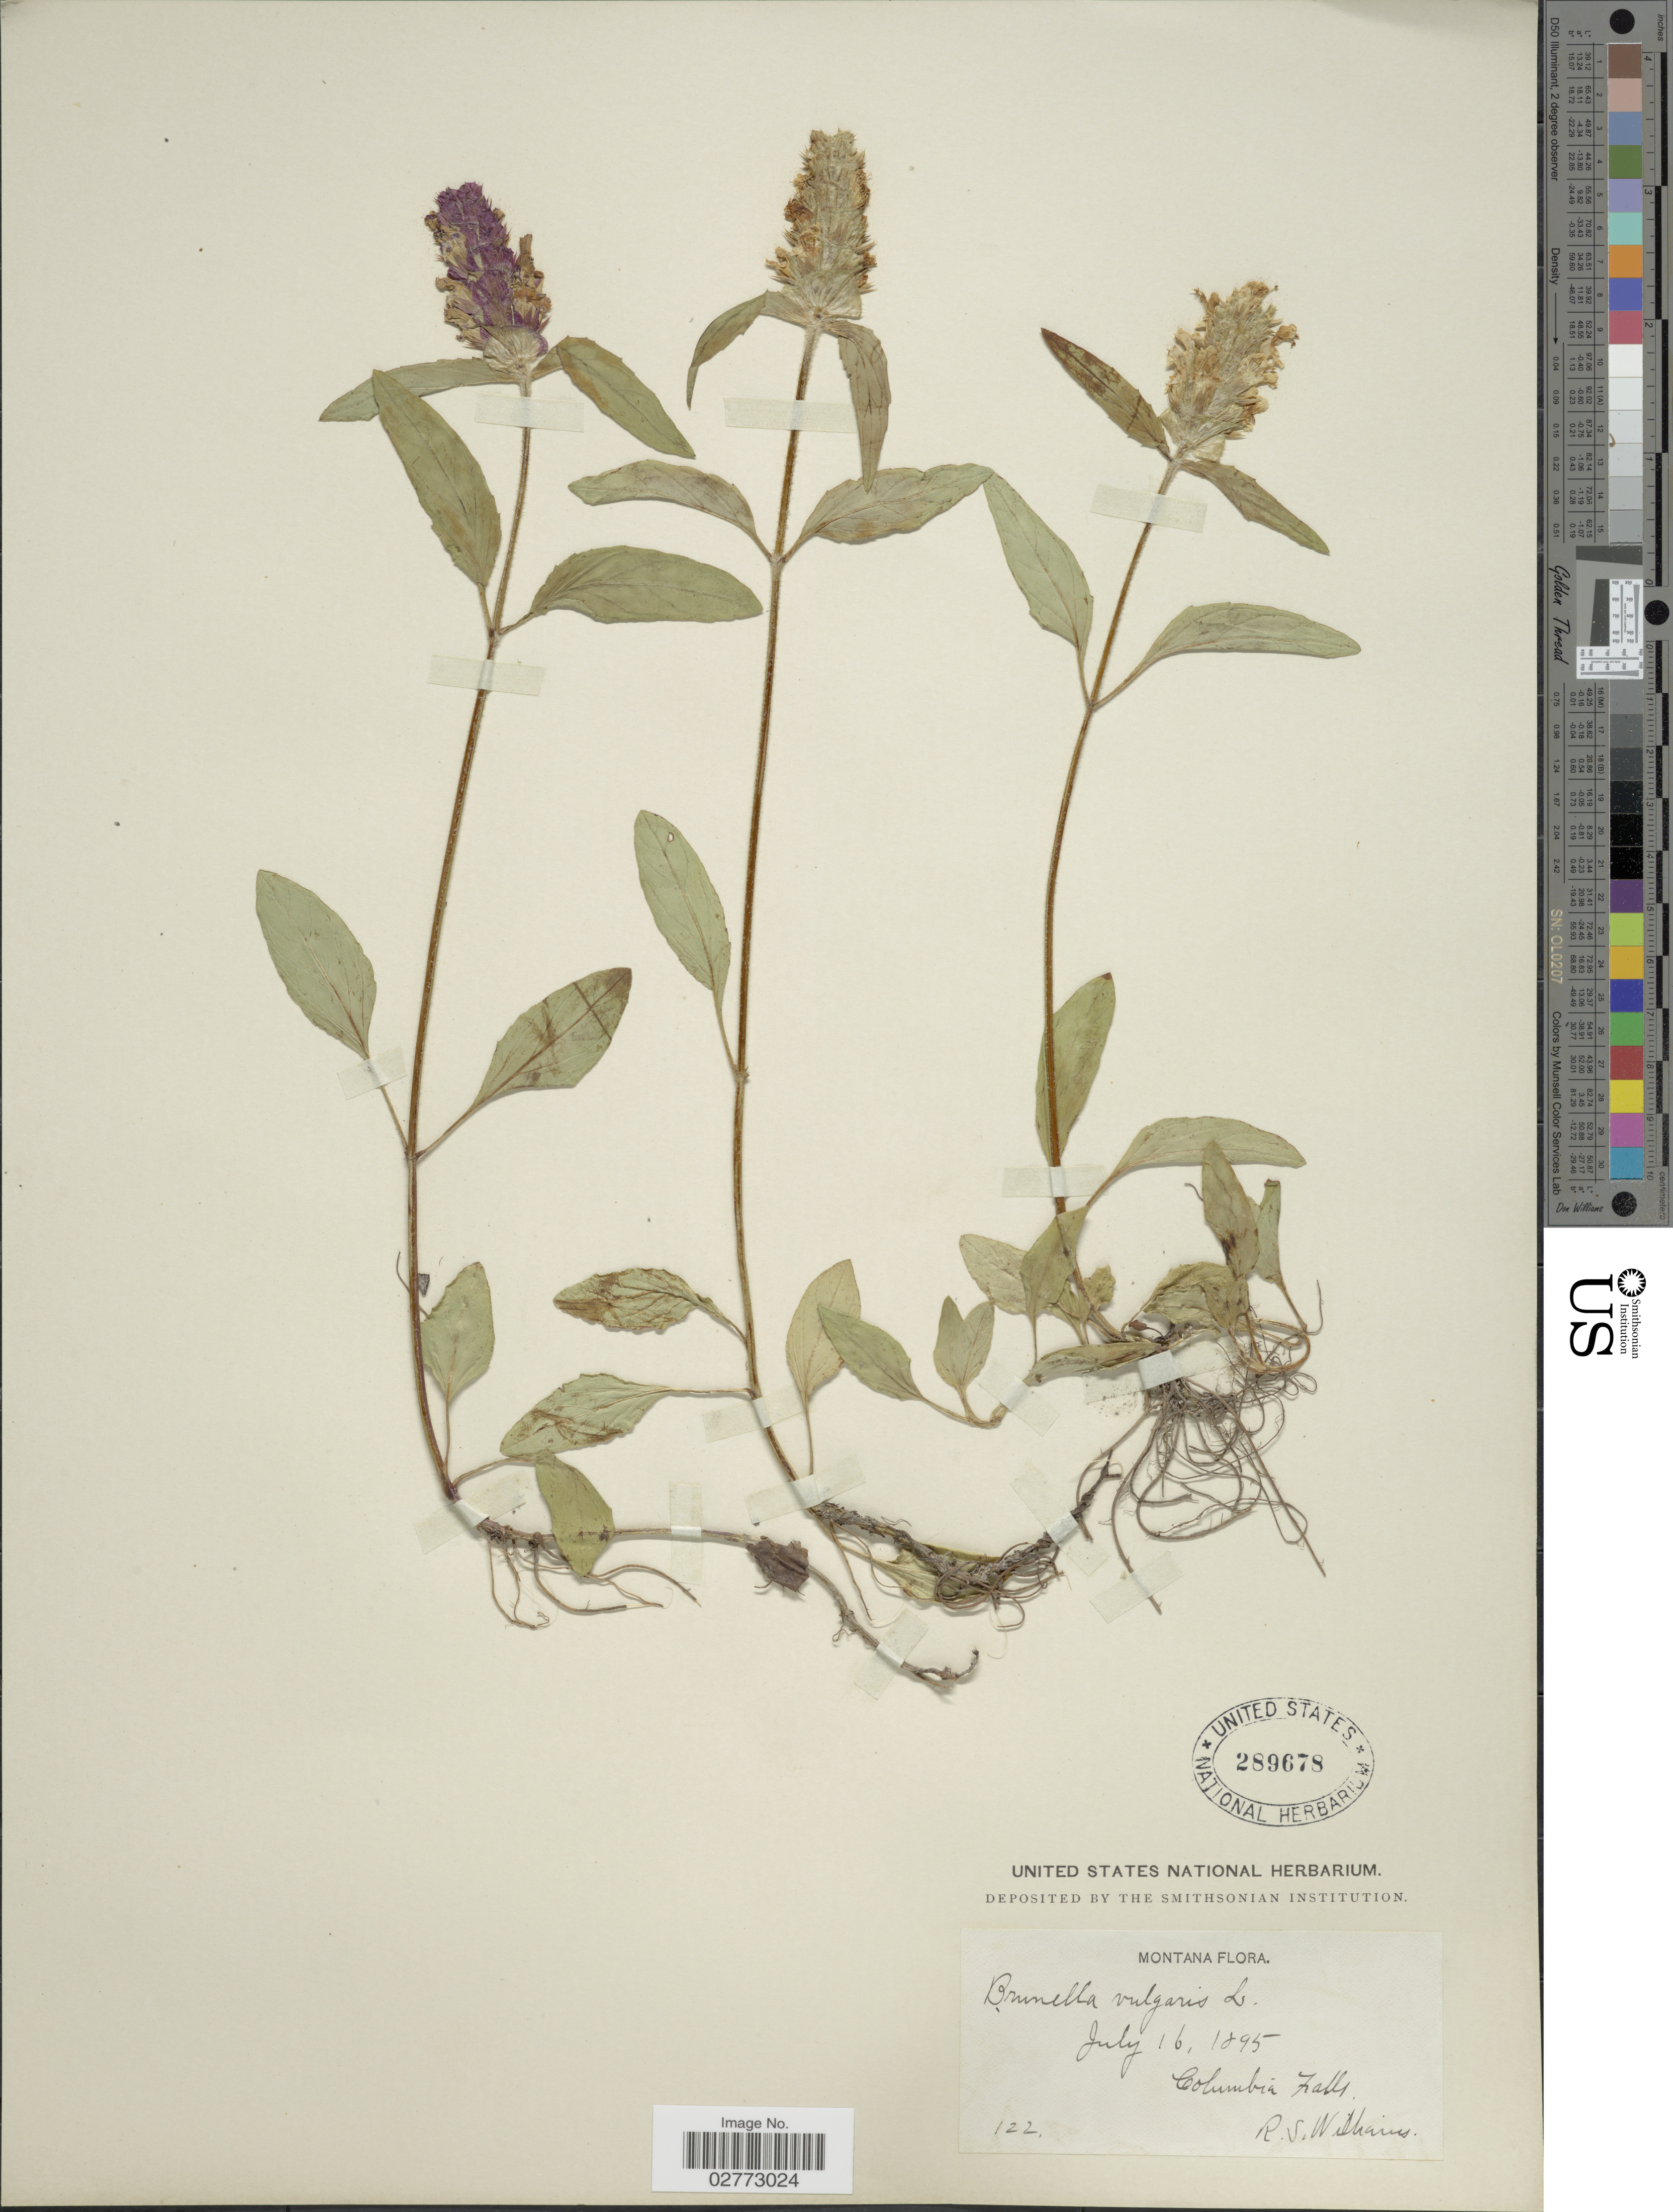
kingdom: Plantae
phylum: Tracheophyta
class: Magnoliopsida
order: Lamiales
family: Lamiaceae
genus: Prunella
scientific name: Prunella vulgaris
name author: L.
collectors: R. S. Williams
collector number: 122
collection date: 1895-07-16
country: United States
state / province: Montana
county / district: Flathead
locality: Columbia Falls.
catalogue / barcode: US 289678